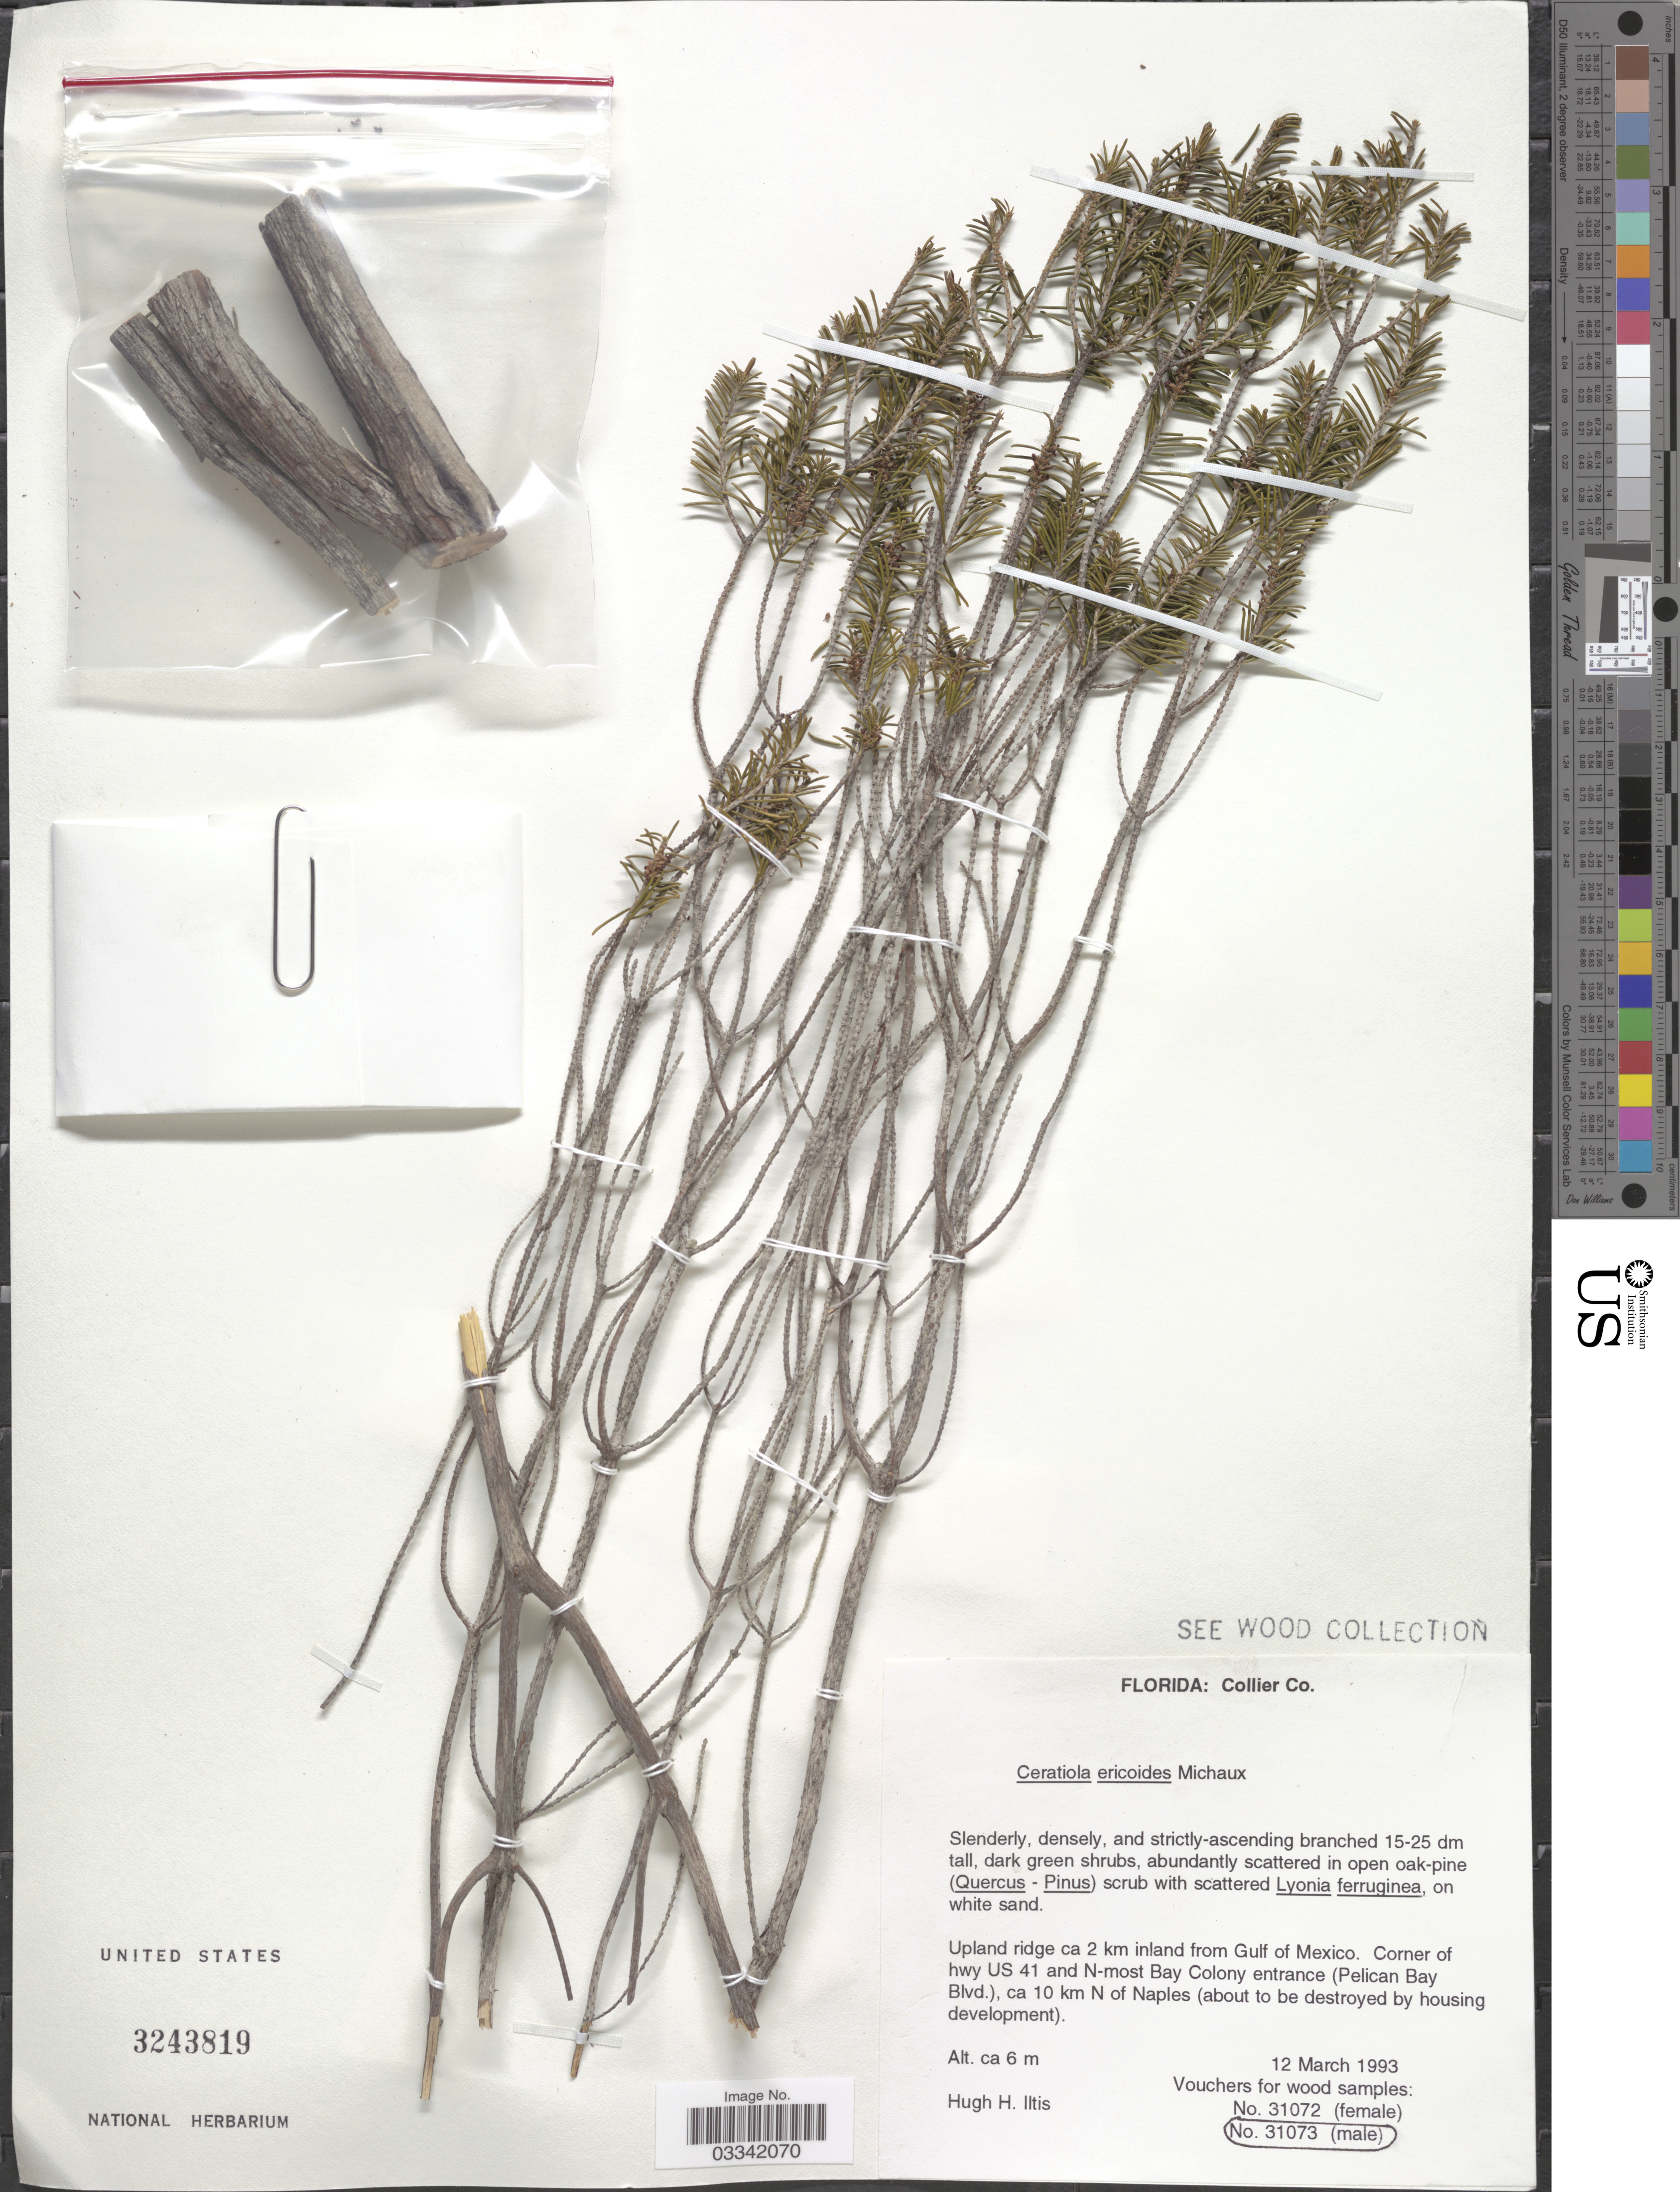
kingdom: Plantae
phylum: Tracheophyta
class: Magnoliopsida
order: Ericales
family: Ericaceae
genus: Ceratiola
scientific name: Ceratiola ericoides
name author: Michx.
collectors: H. H. Iltis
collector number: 31073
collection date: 1993-03-12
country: United States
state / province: Florida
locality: Collier Co., Upland ridge ca 2 km inland from Gulf of Mexico. Corner of hwy US 41 and N-most Bay Colony entrance (Pelican Bay Blvd.), ca 10 km N of Naples (about to be destroyed by housing development).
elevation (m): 6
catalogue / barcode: US 3243819